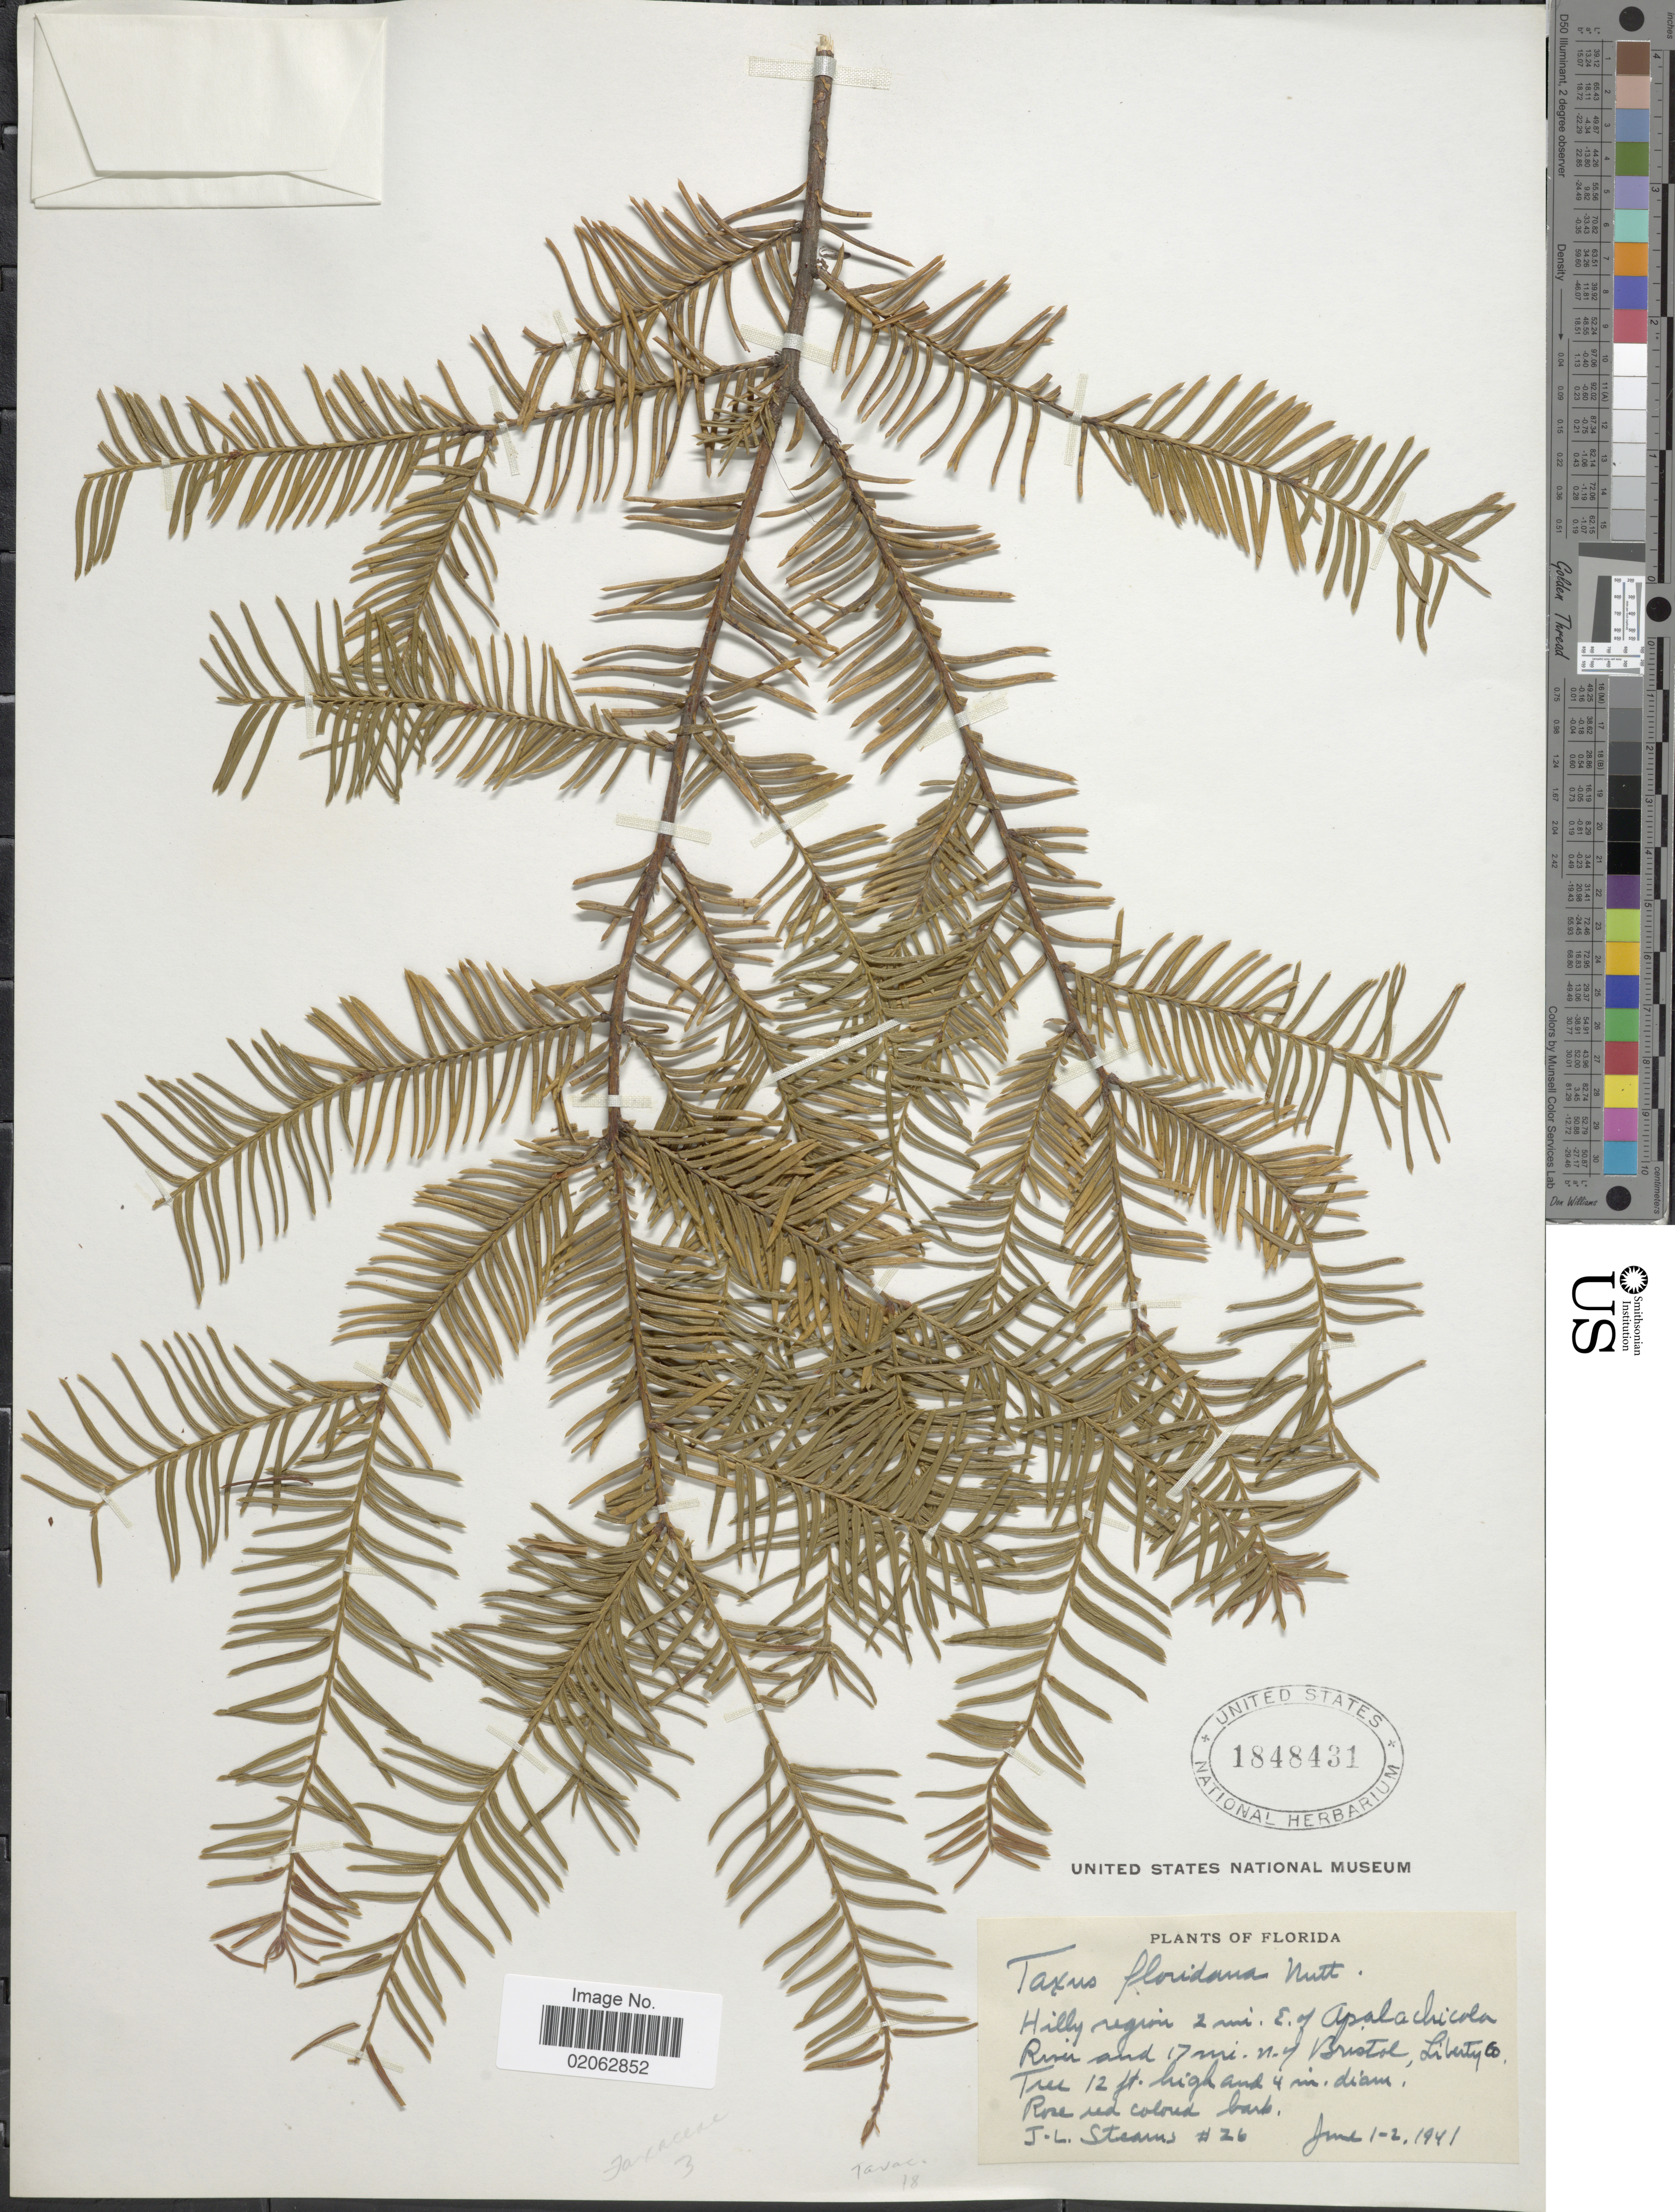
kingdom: Plantae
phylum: Tracheophyta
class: Pinopsida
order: Pinales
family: Taxaceae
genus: Taxus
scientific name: Taxus floridana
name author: Nutt. ex Chapm.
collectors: J. Stearns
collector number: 26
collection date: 1941-06-01/1941-06-02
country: United States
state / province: Florida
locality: Hilly region 2 mi. E. of Apalachicola River and 17 mi. N. of Bristol, Liberty Co.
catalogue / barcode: US 1848431